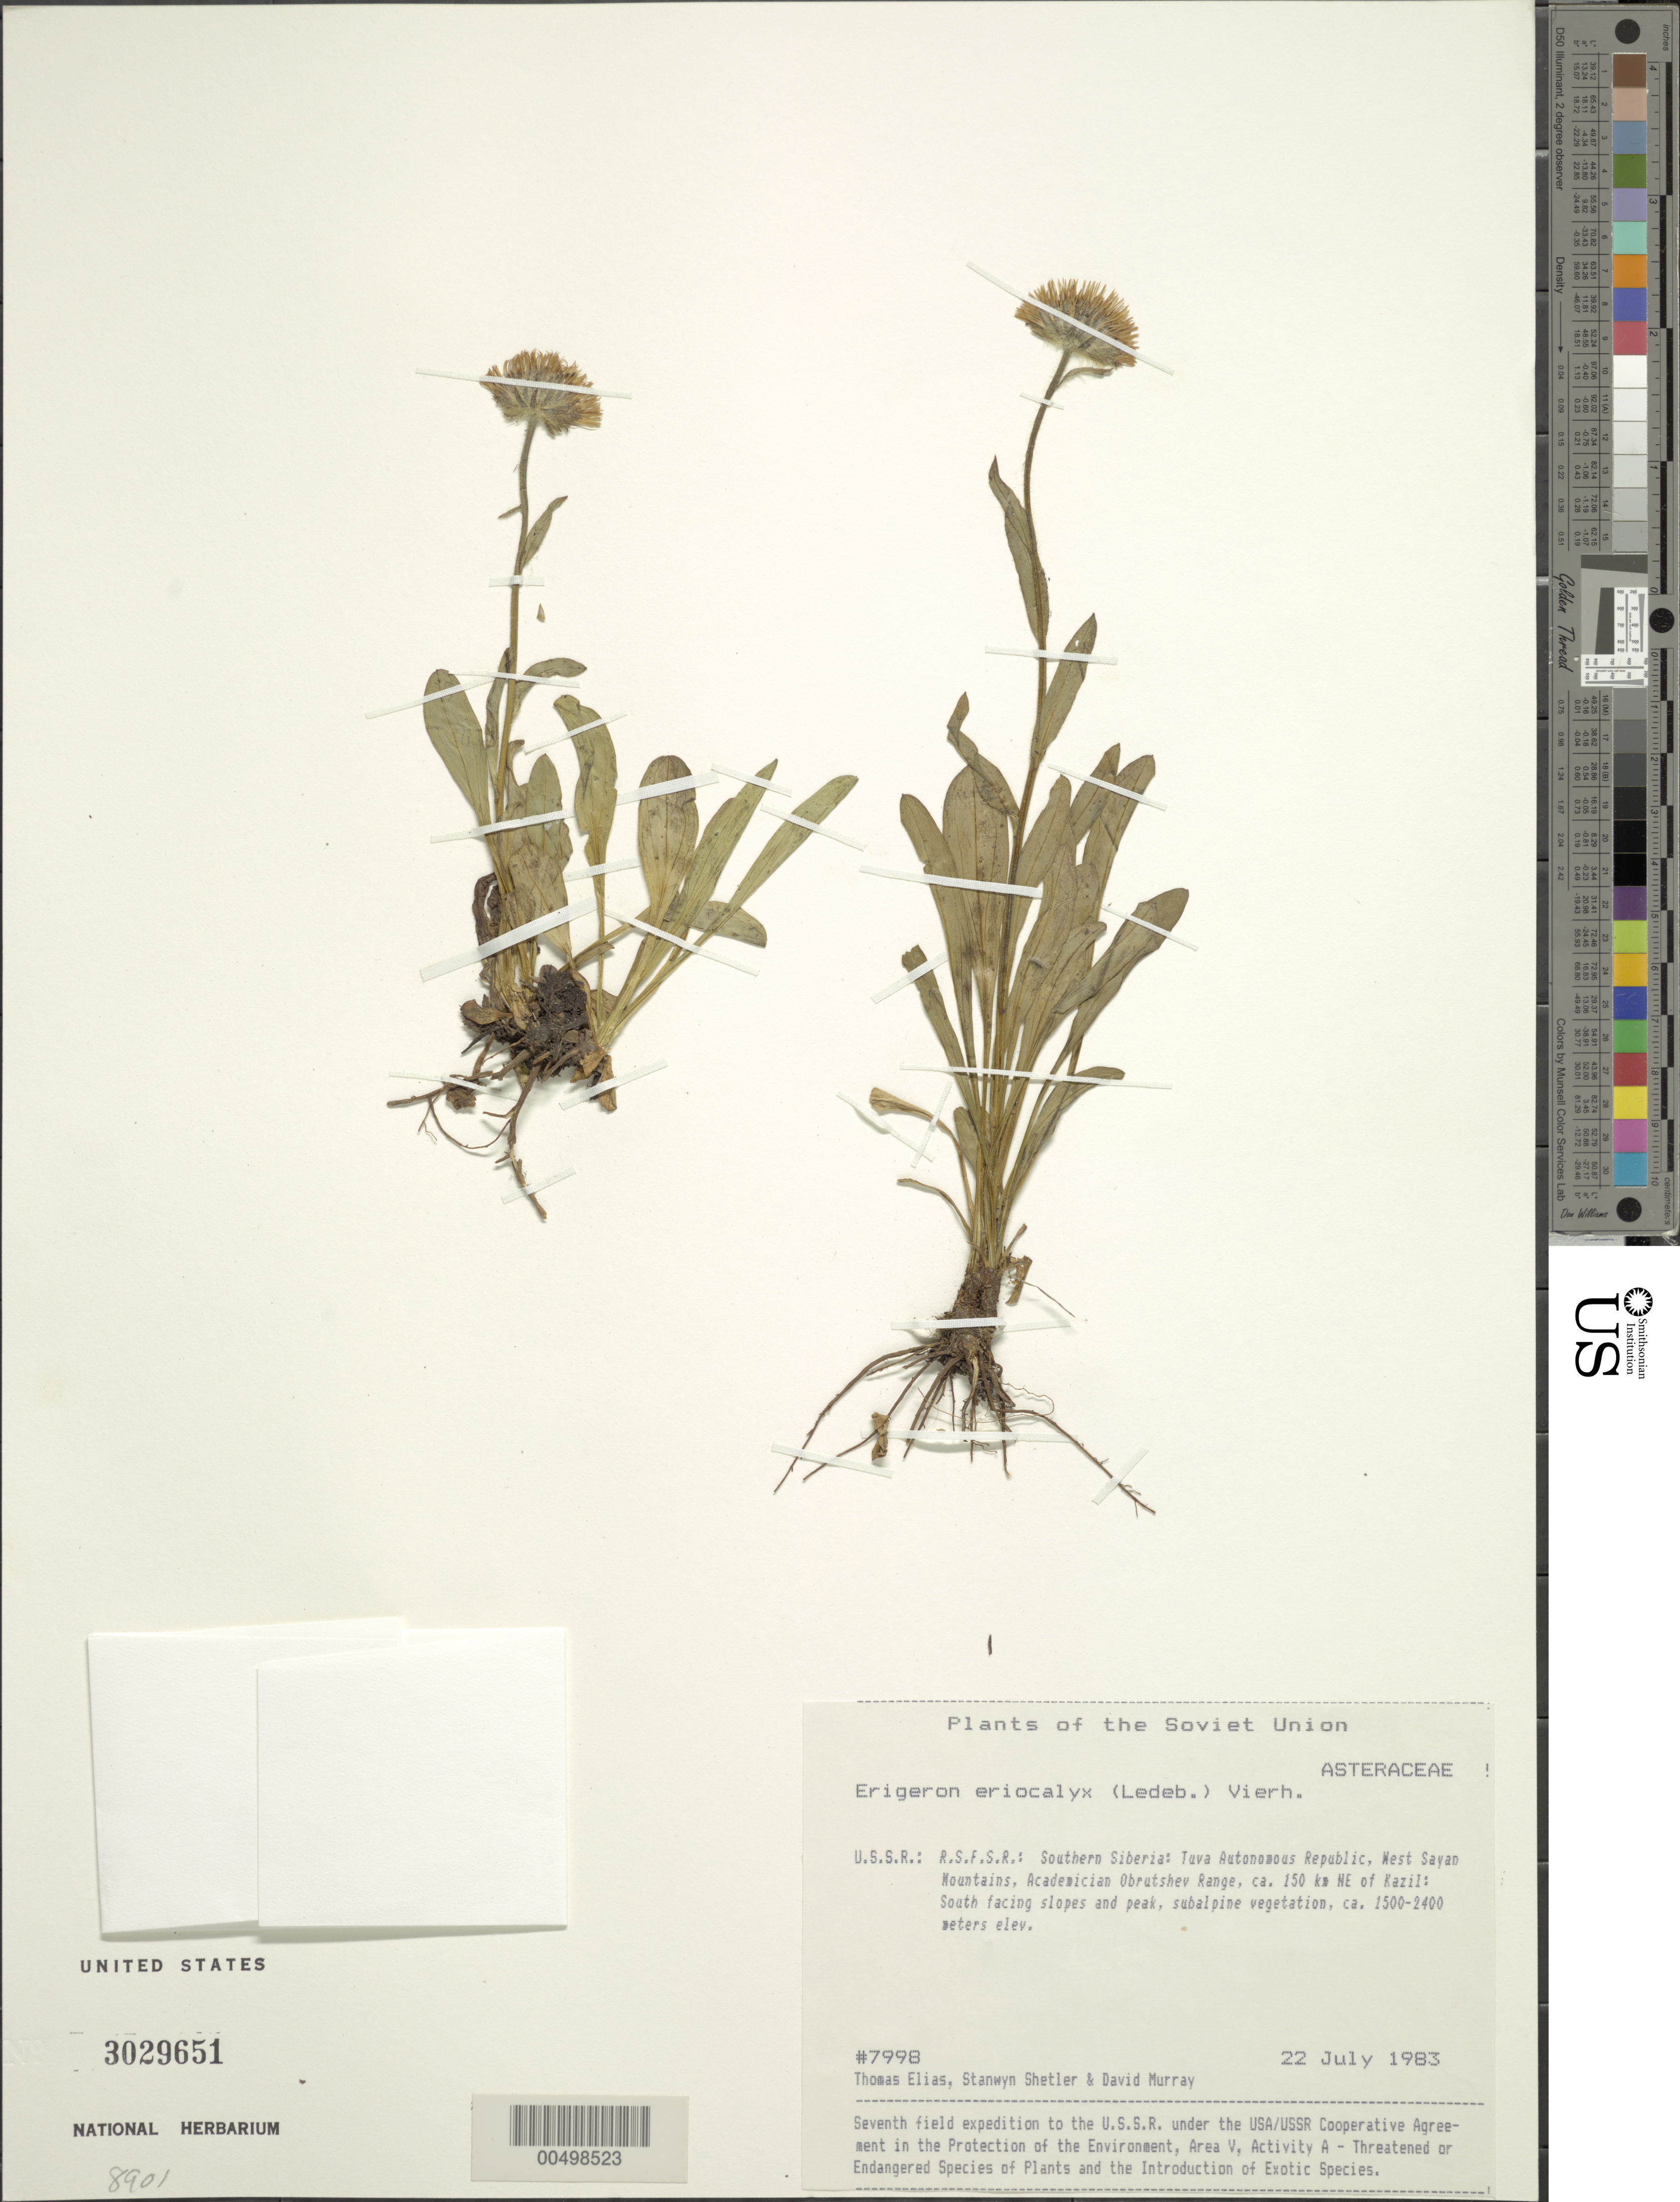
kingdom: Plantae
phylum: Tracheophyta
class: Magnoliopsida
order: Asterales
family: Asteraceae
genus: Erigeron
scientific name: Erigeron eriocalyx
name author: (Ledeb.) Vierh.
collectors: T. Elias, S. Shetler & D. F. Murray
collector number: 7998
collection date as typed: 22 Jul 1983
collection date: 1983-07-22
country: Russian Federation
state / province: Tuva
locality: West Sayan Mountains, Academician Obrutshev Range, ca. 150 km NE of Kazil [Kyzyl]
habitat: south-facing slopes and peak, subalpine vegetation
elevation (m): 1500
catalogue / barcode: US 3029651